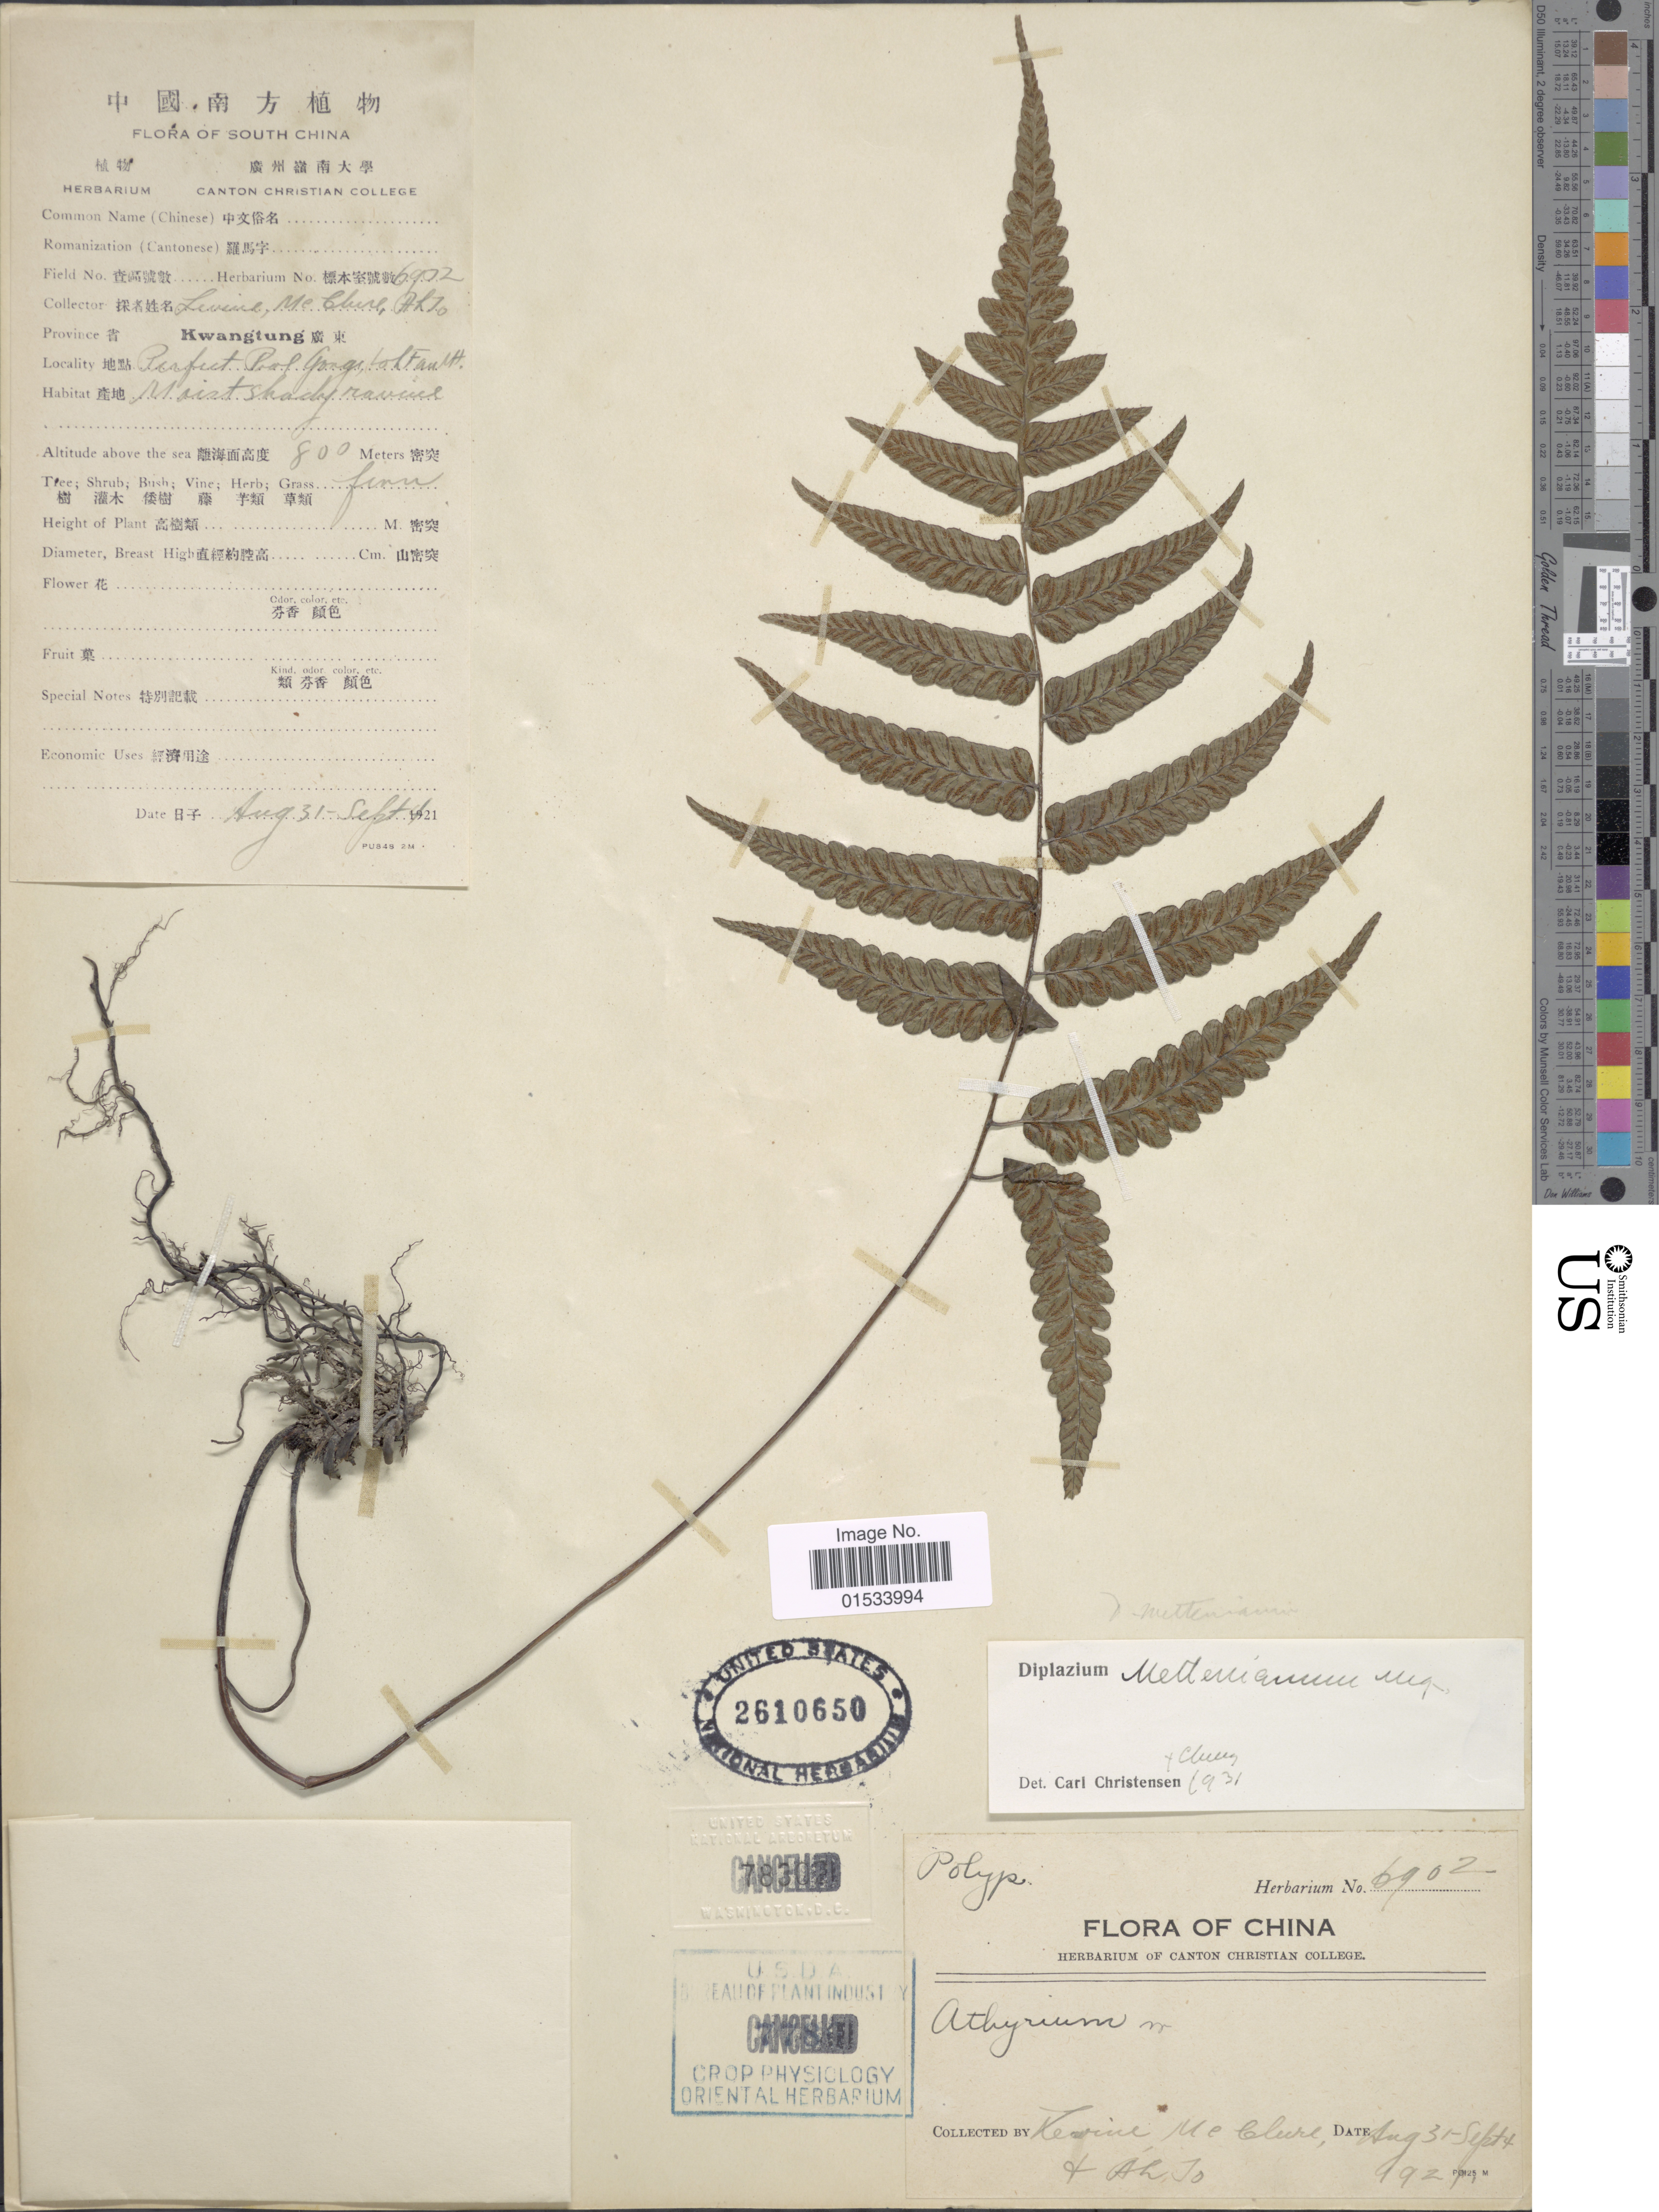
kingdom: Plantae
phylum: Tracheophyta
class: Polypodiopsida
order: Polypodiales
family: Athyriaceae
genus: Diplazium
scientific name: Diplazium mettenianum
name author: (Miq.) C. Chr.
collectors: -. Levine, McClure, -- & Ah To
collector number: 6922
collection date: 1921-08-31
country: China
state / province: Guangdong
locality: Kwangtung, Perfect Pool Gorge, Loh Fau Mt.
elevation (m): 800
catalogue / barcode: US 2610650